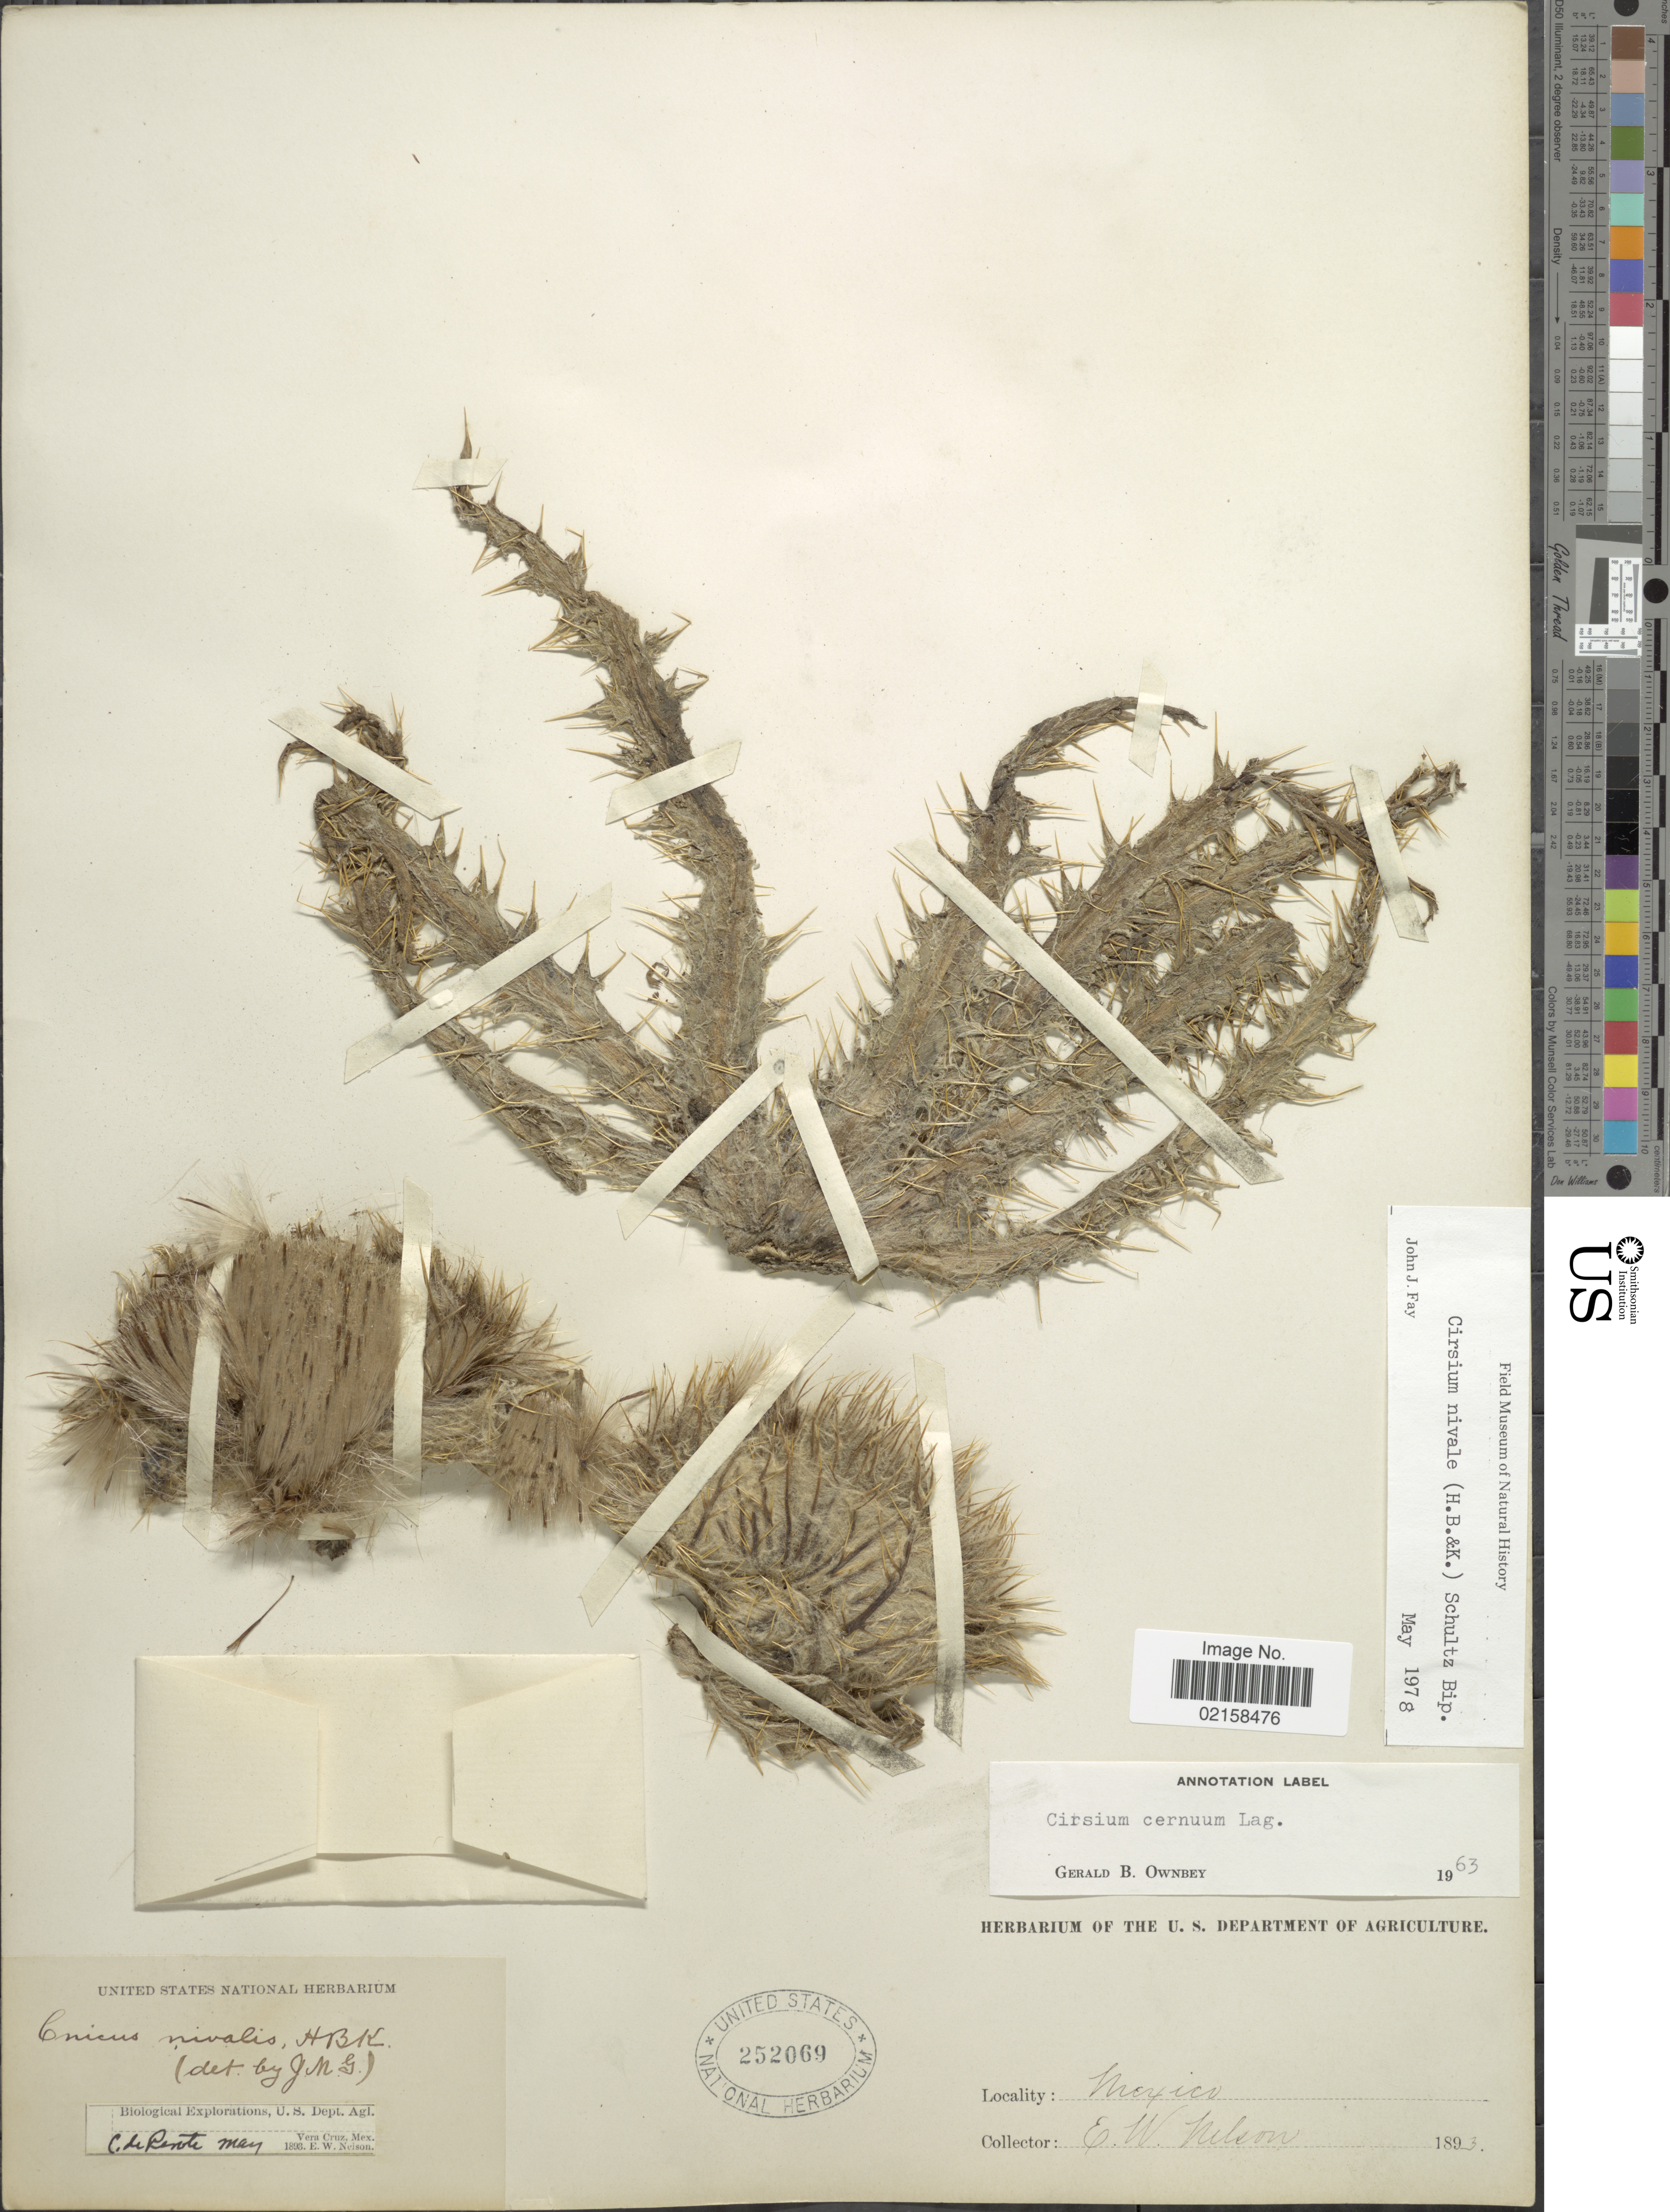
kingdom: Plantae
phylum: Tracheophyta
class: Magnoliopsida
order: Asterales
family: Asteraceae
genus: Cirsium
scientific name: Cirsium nivale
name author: (Kunth) F. Dietr.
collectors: E. W. Nelson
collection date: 1893-05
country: Mexico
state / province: Veracruz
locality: Vera Cruz, C. de Perote.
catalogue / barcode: US 252069